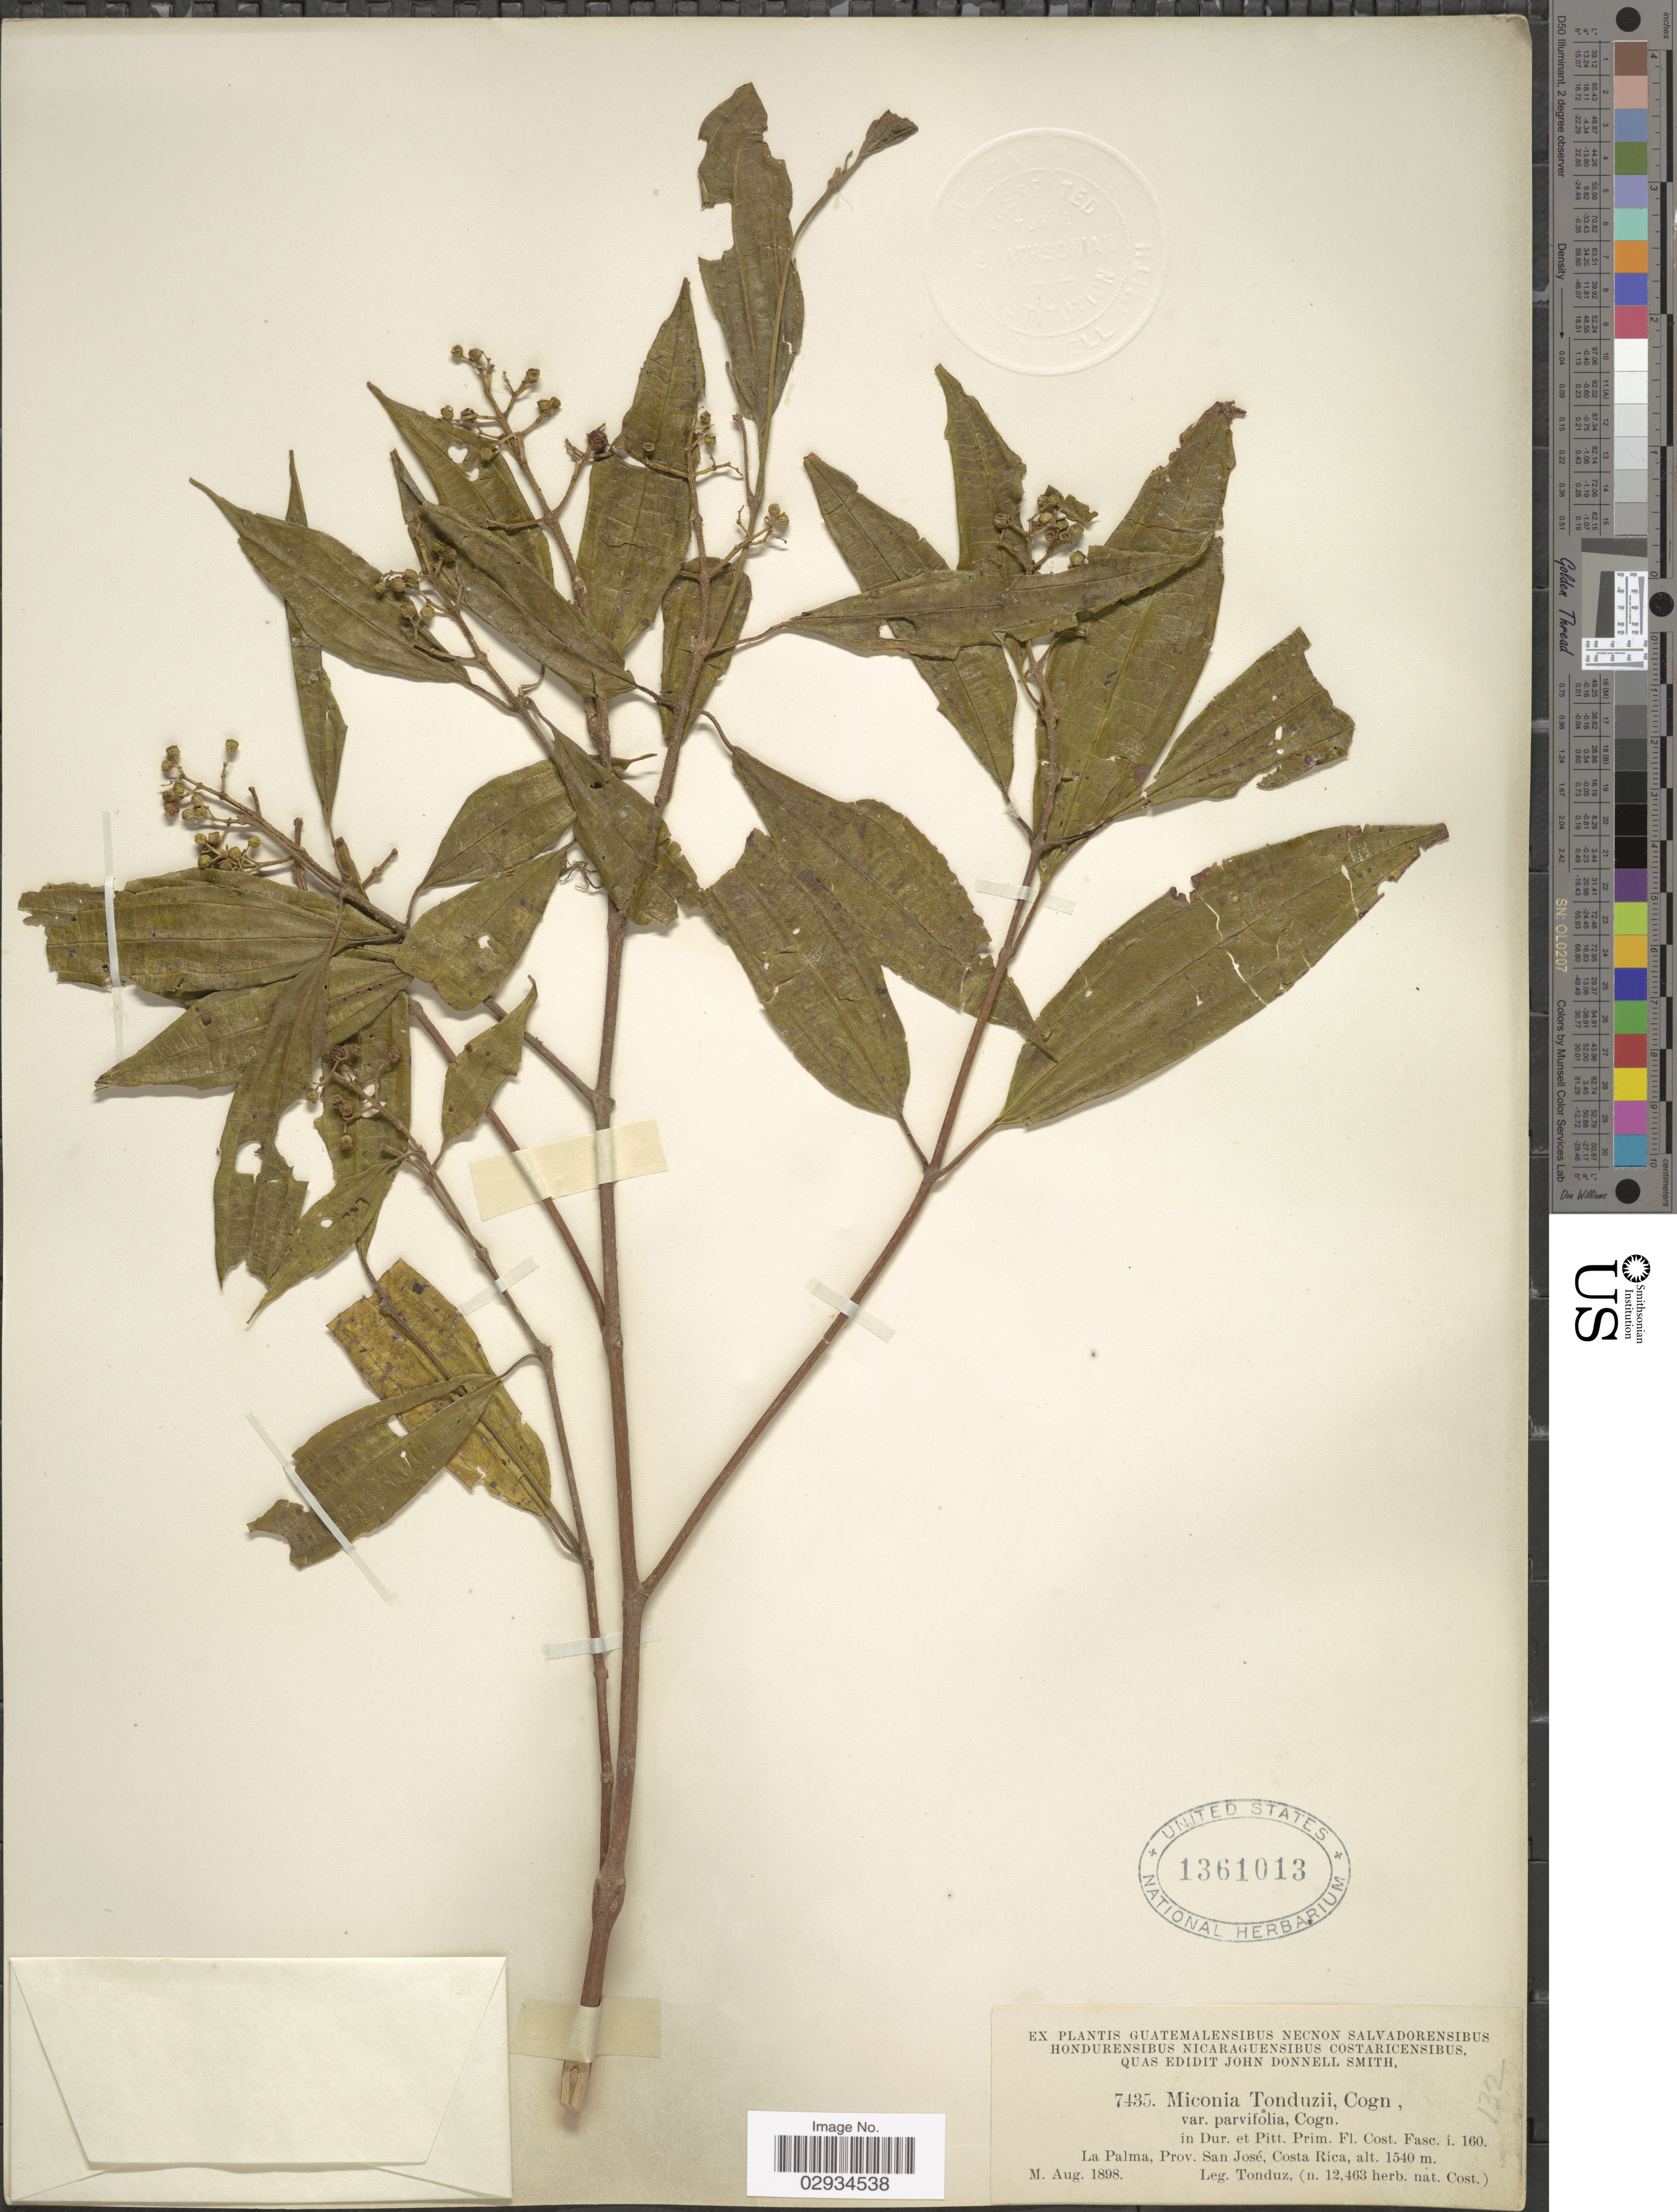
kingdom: Plantae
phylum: Tracheophyta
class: Magnoliopsida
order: Myrtales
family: Melastomataceae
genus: Miconia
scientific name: Miconia tonduzii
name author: Cogn. in A. DC.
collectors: Tonduz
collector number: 7435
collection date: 1898-08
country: Costa Rica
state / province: San José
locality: La Palma.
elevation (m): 1540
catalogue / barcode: US 1361013